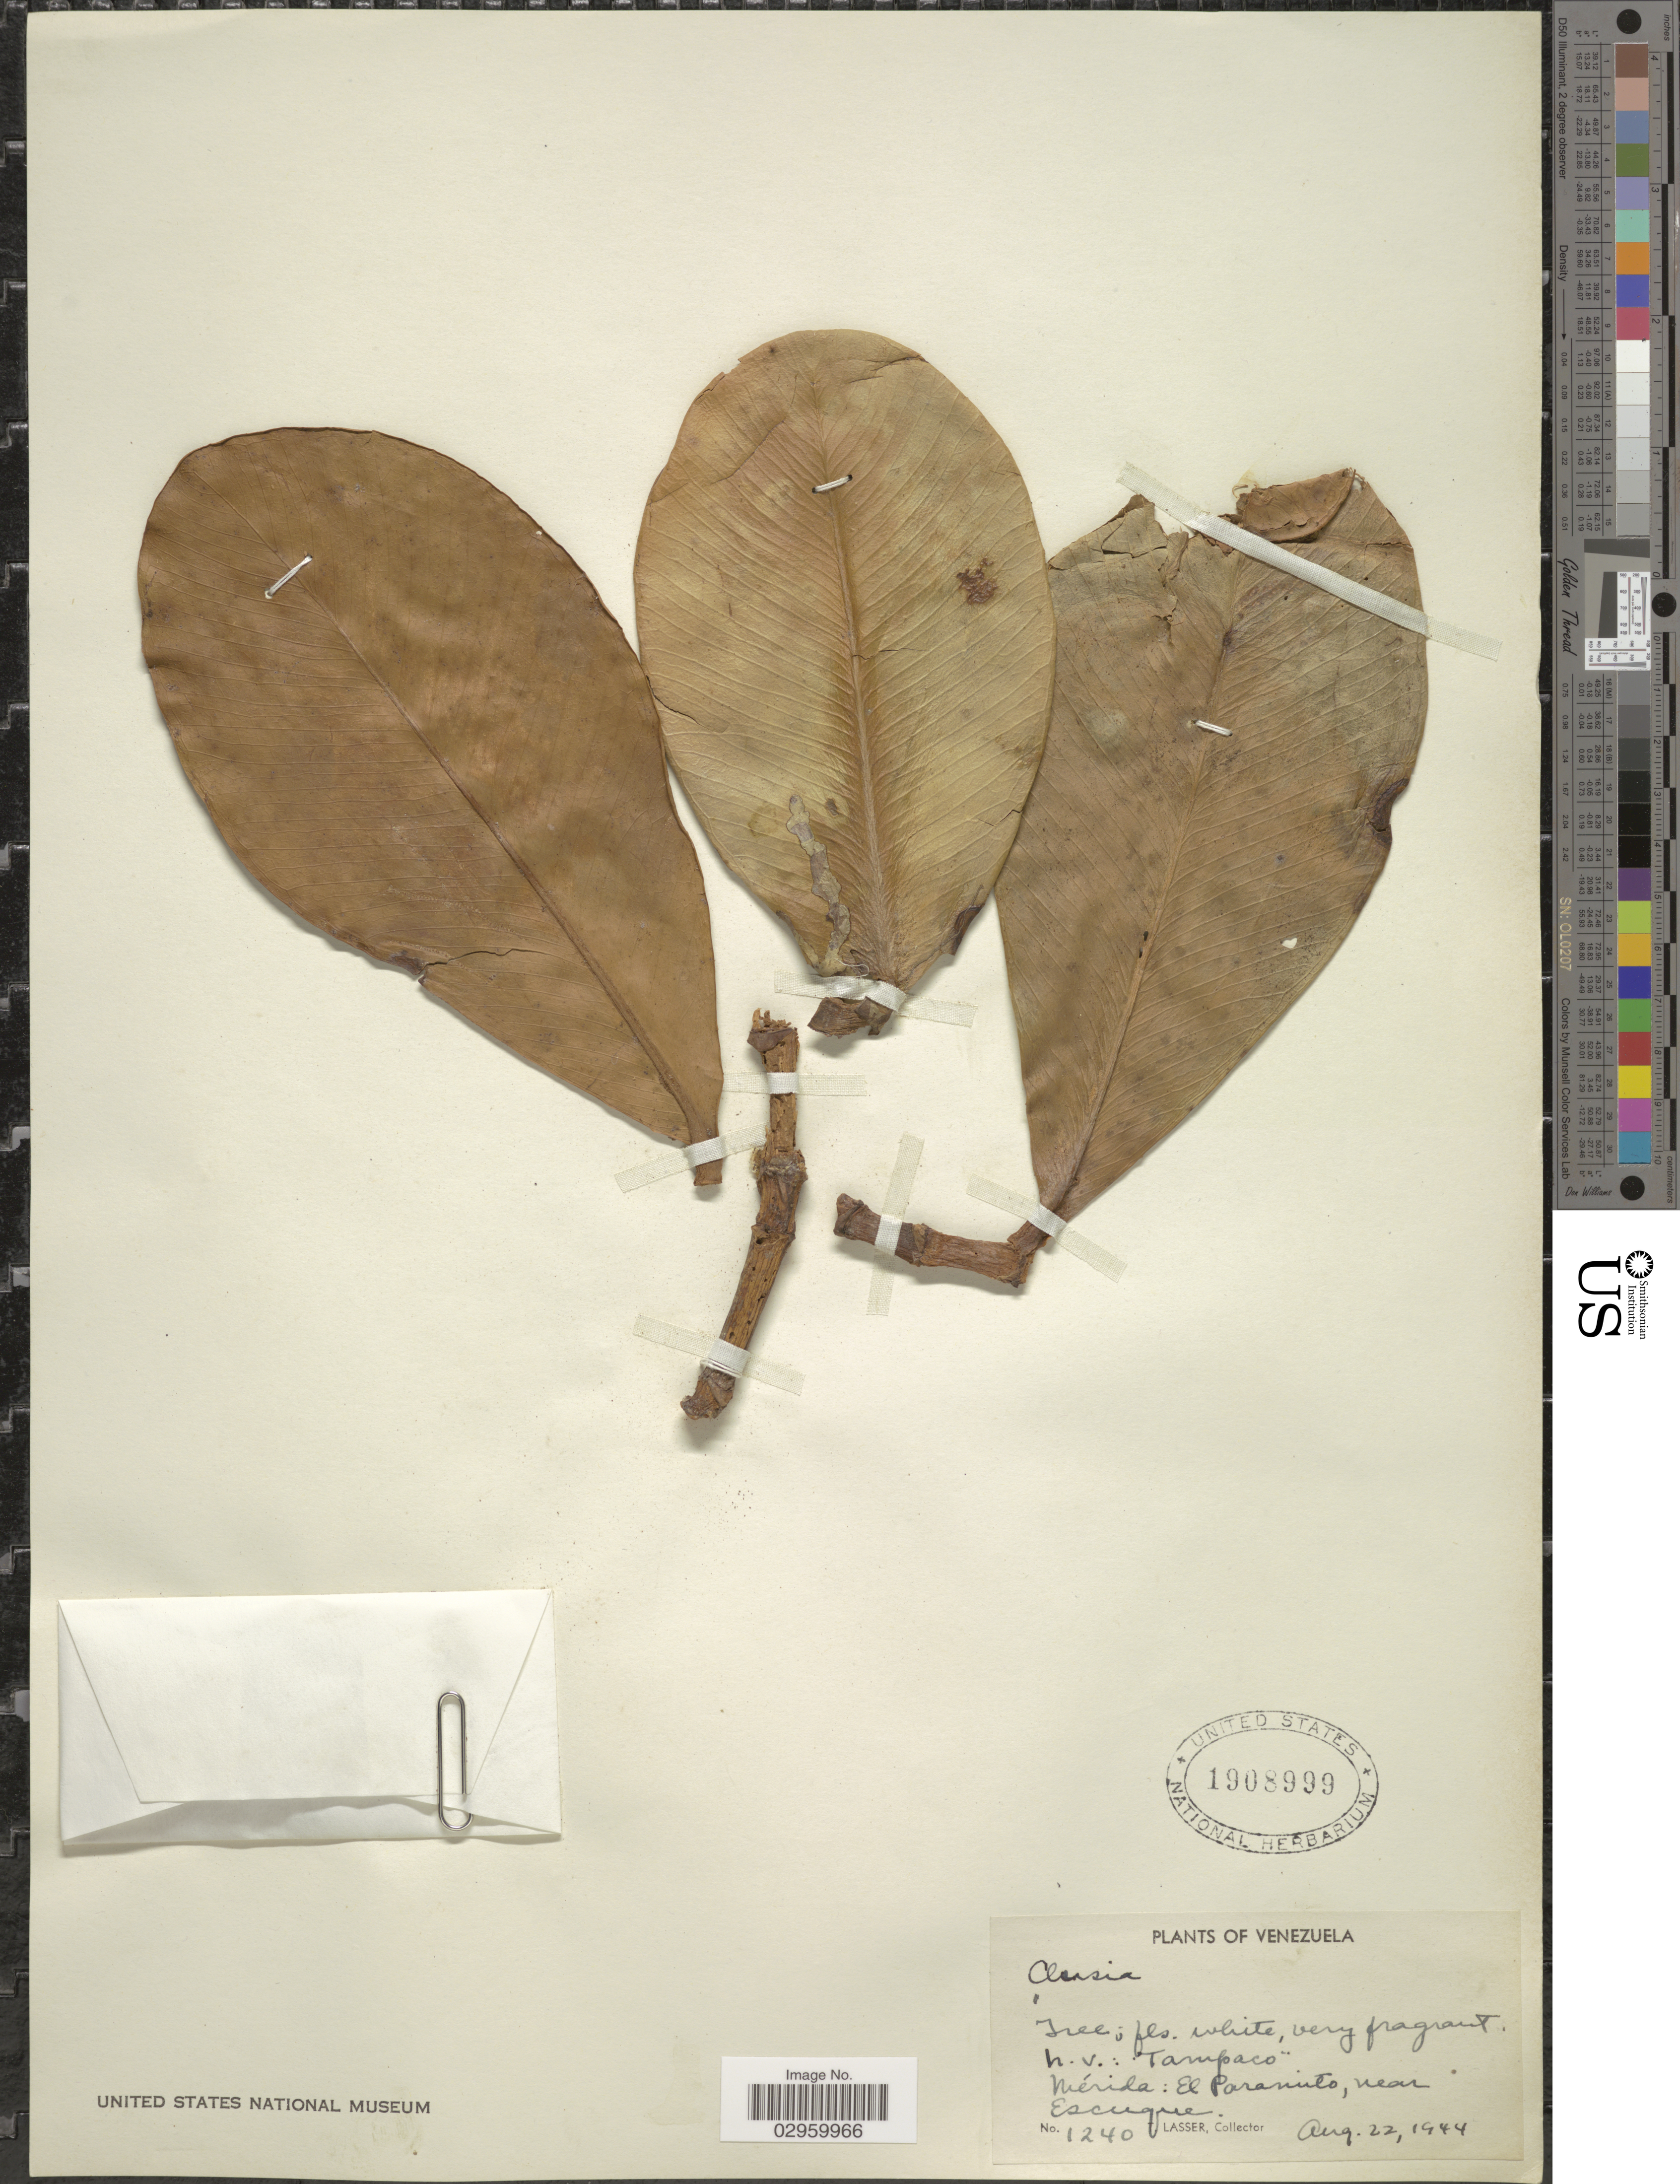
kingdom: Plantae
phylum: Tracheophyta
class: Magnoliopsida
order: Malpighiales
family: Clusiaceae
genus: Clusia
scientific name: Clusia sp.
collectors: T. Lasser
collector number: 1240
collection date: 1944-08-22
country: Venezuela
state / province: Mérida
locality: El Paramito, near Escuque.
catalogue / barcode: US 1908999